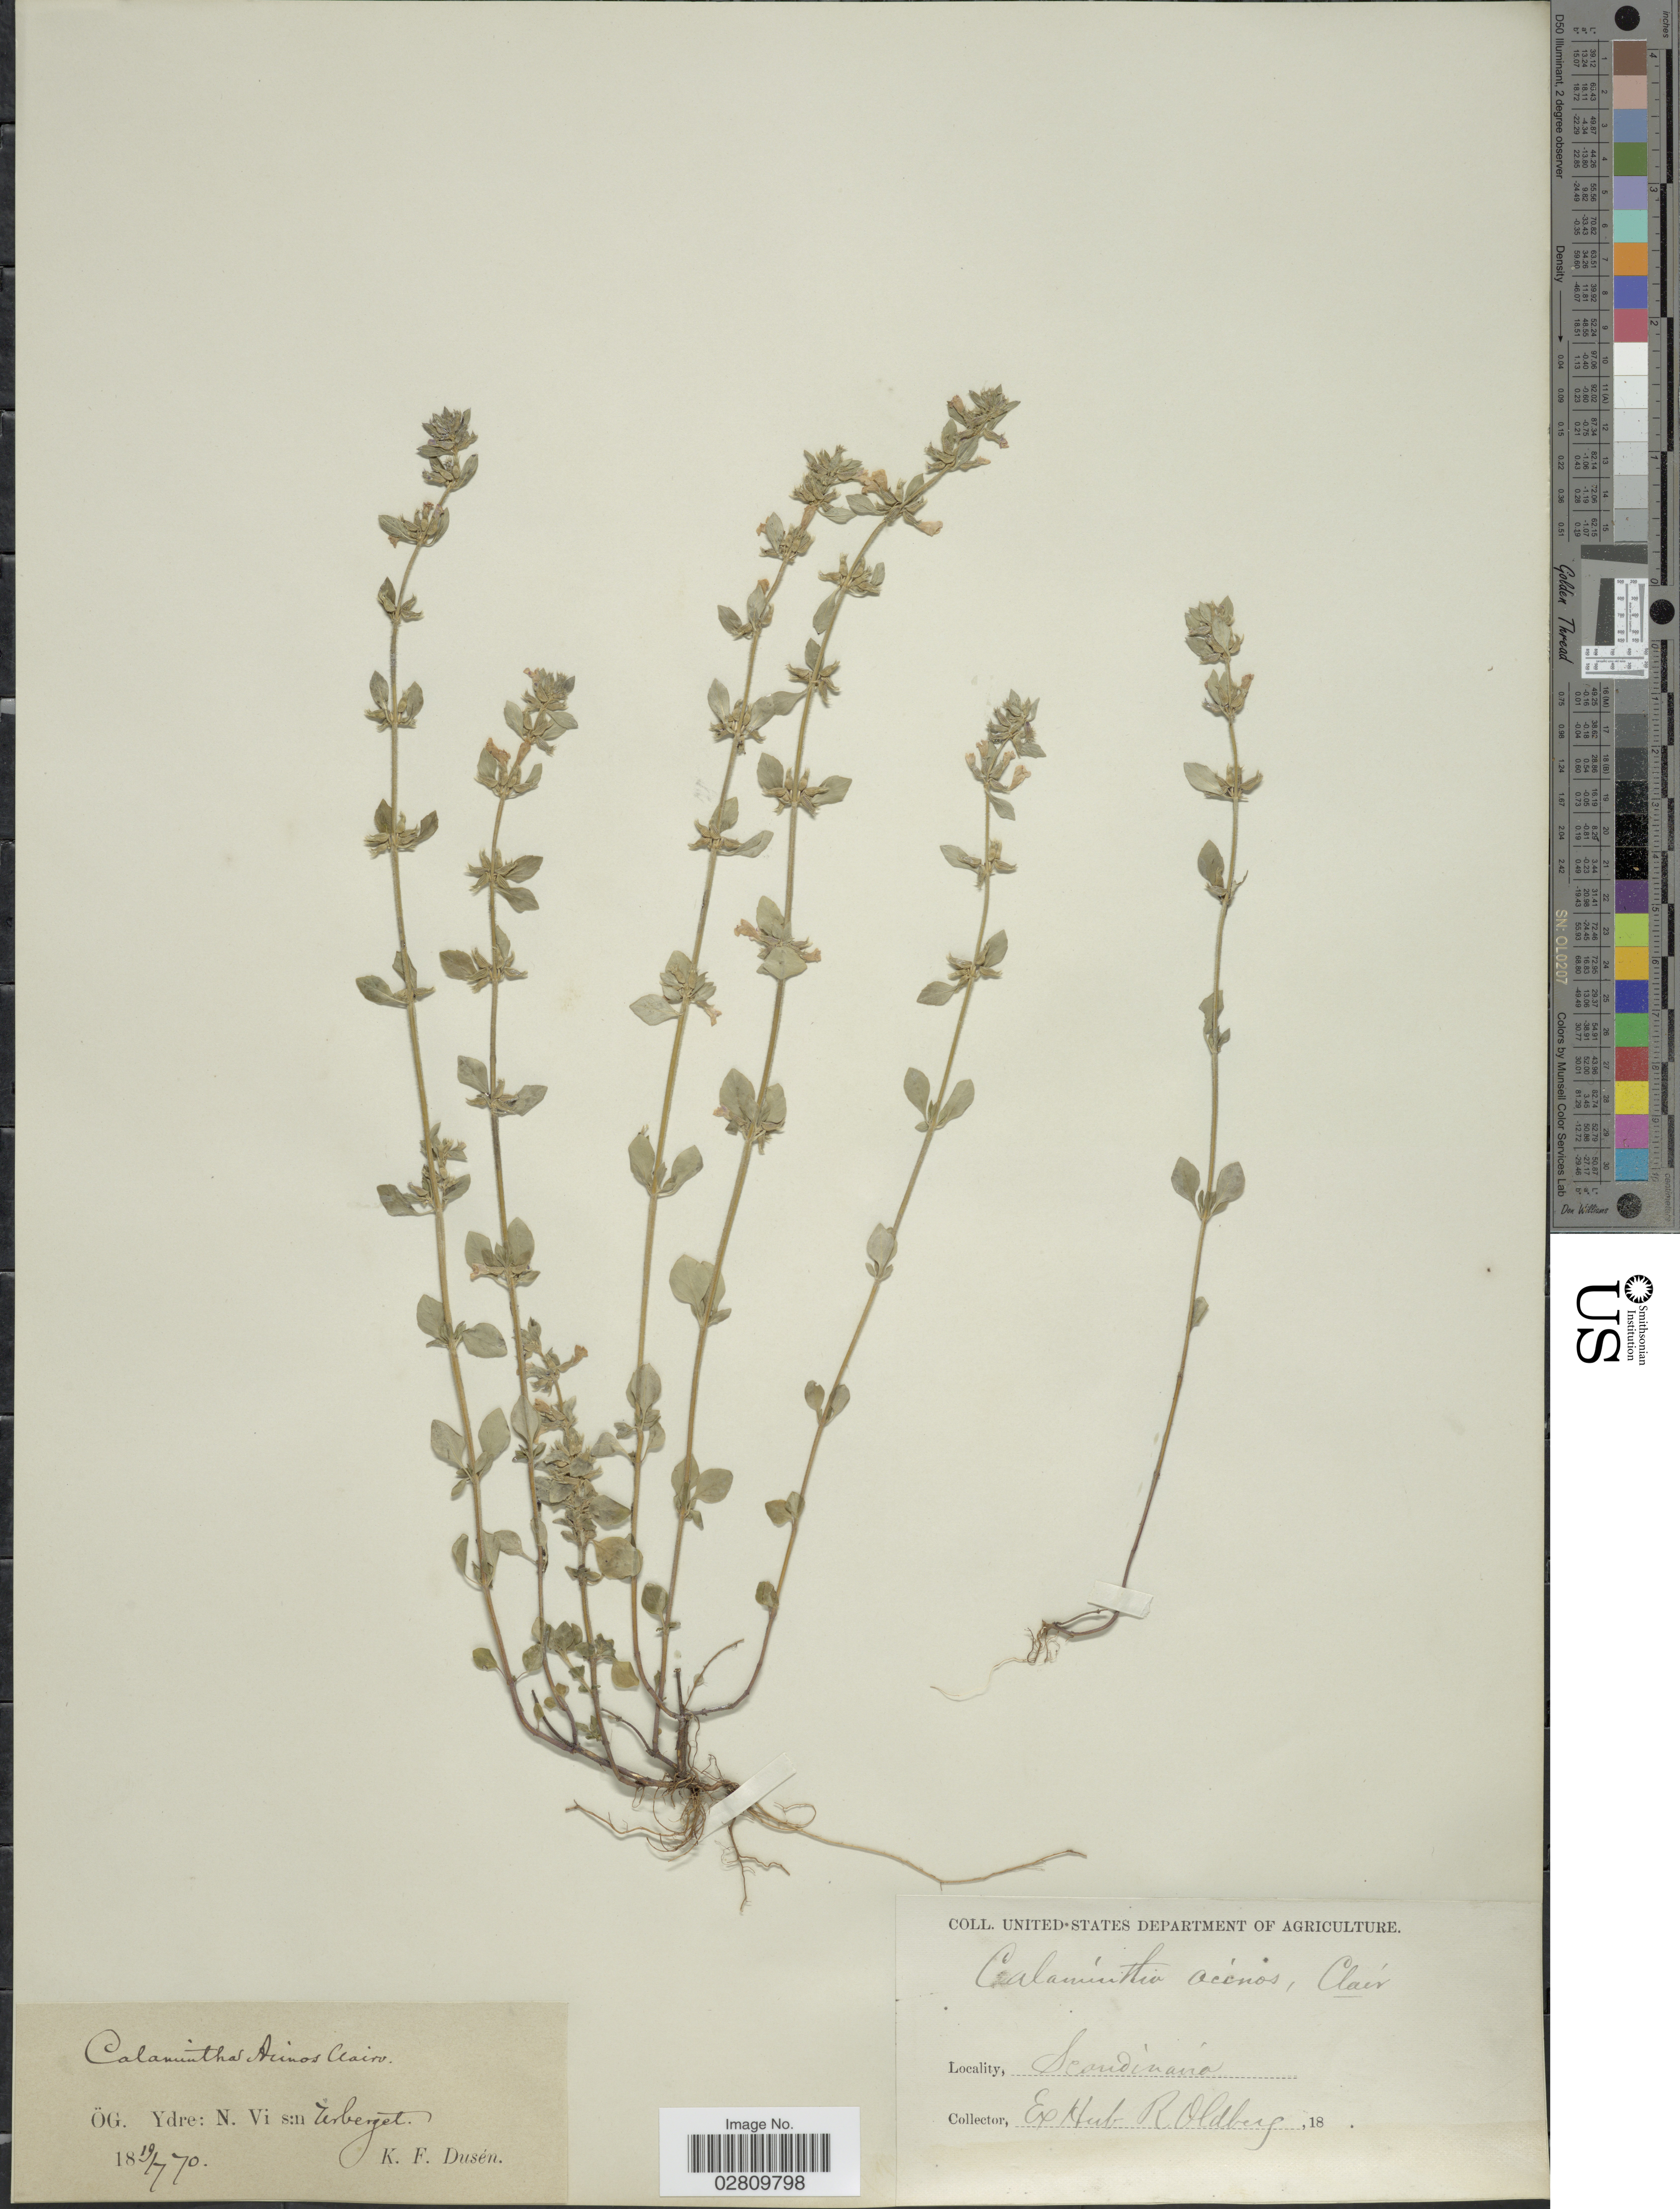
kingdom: Plantae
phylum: Tracheophyta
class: Magnoliopsida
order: Lamiales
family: Lamiaceae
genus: Acinos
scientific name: Acinos acinos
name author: (L.) Huth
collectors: K. Dusén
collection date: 1870-07-19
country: Sweden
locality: ÖG. Ydre: N. Vi s:n Årberget [interpreted]. Scandinavia.